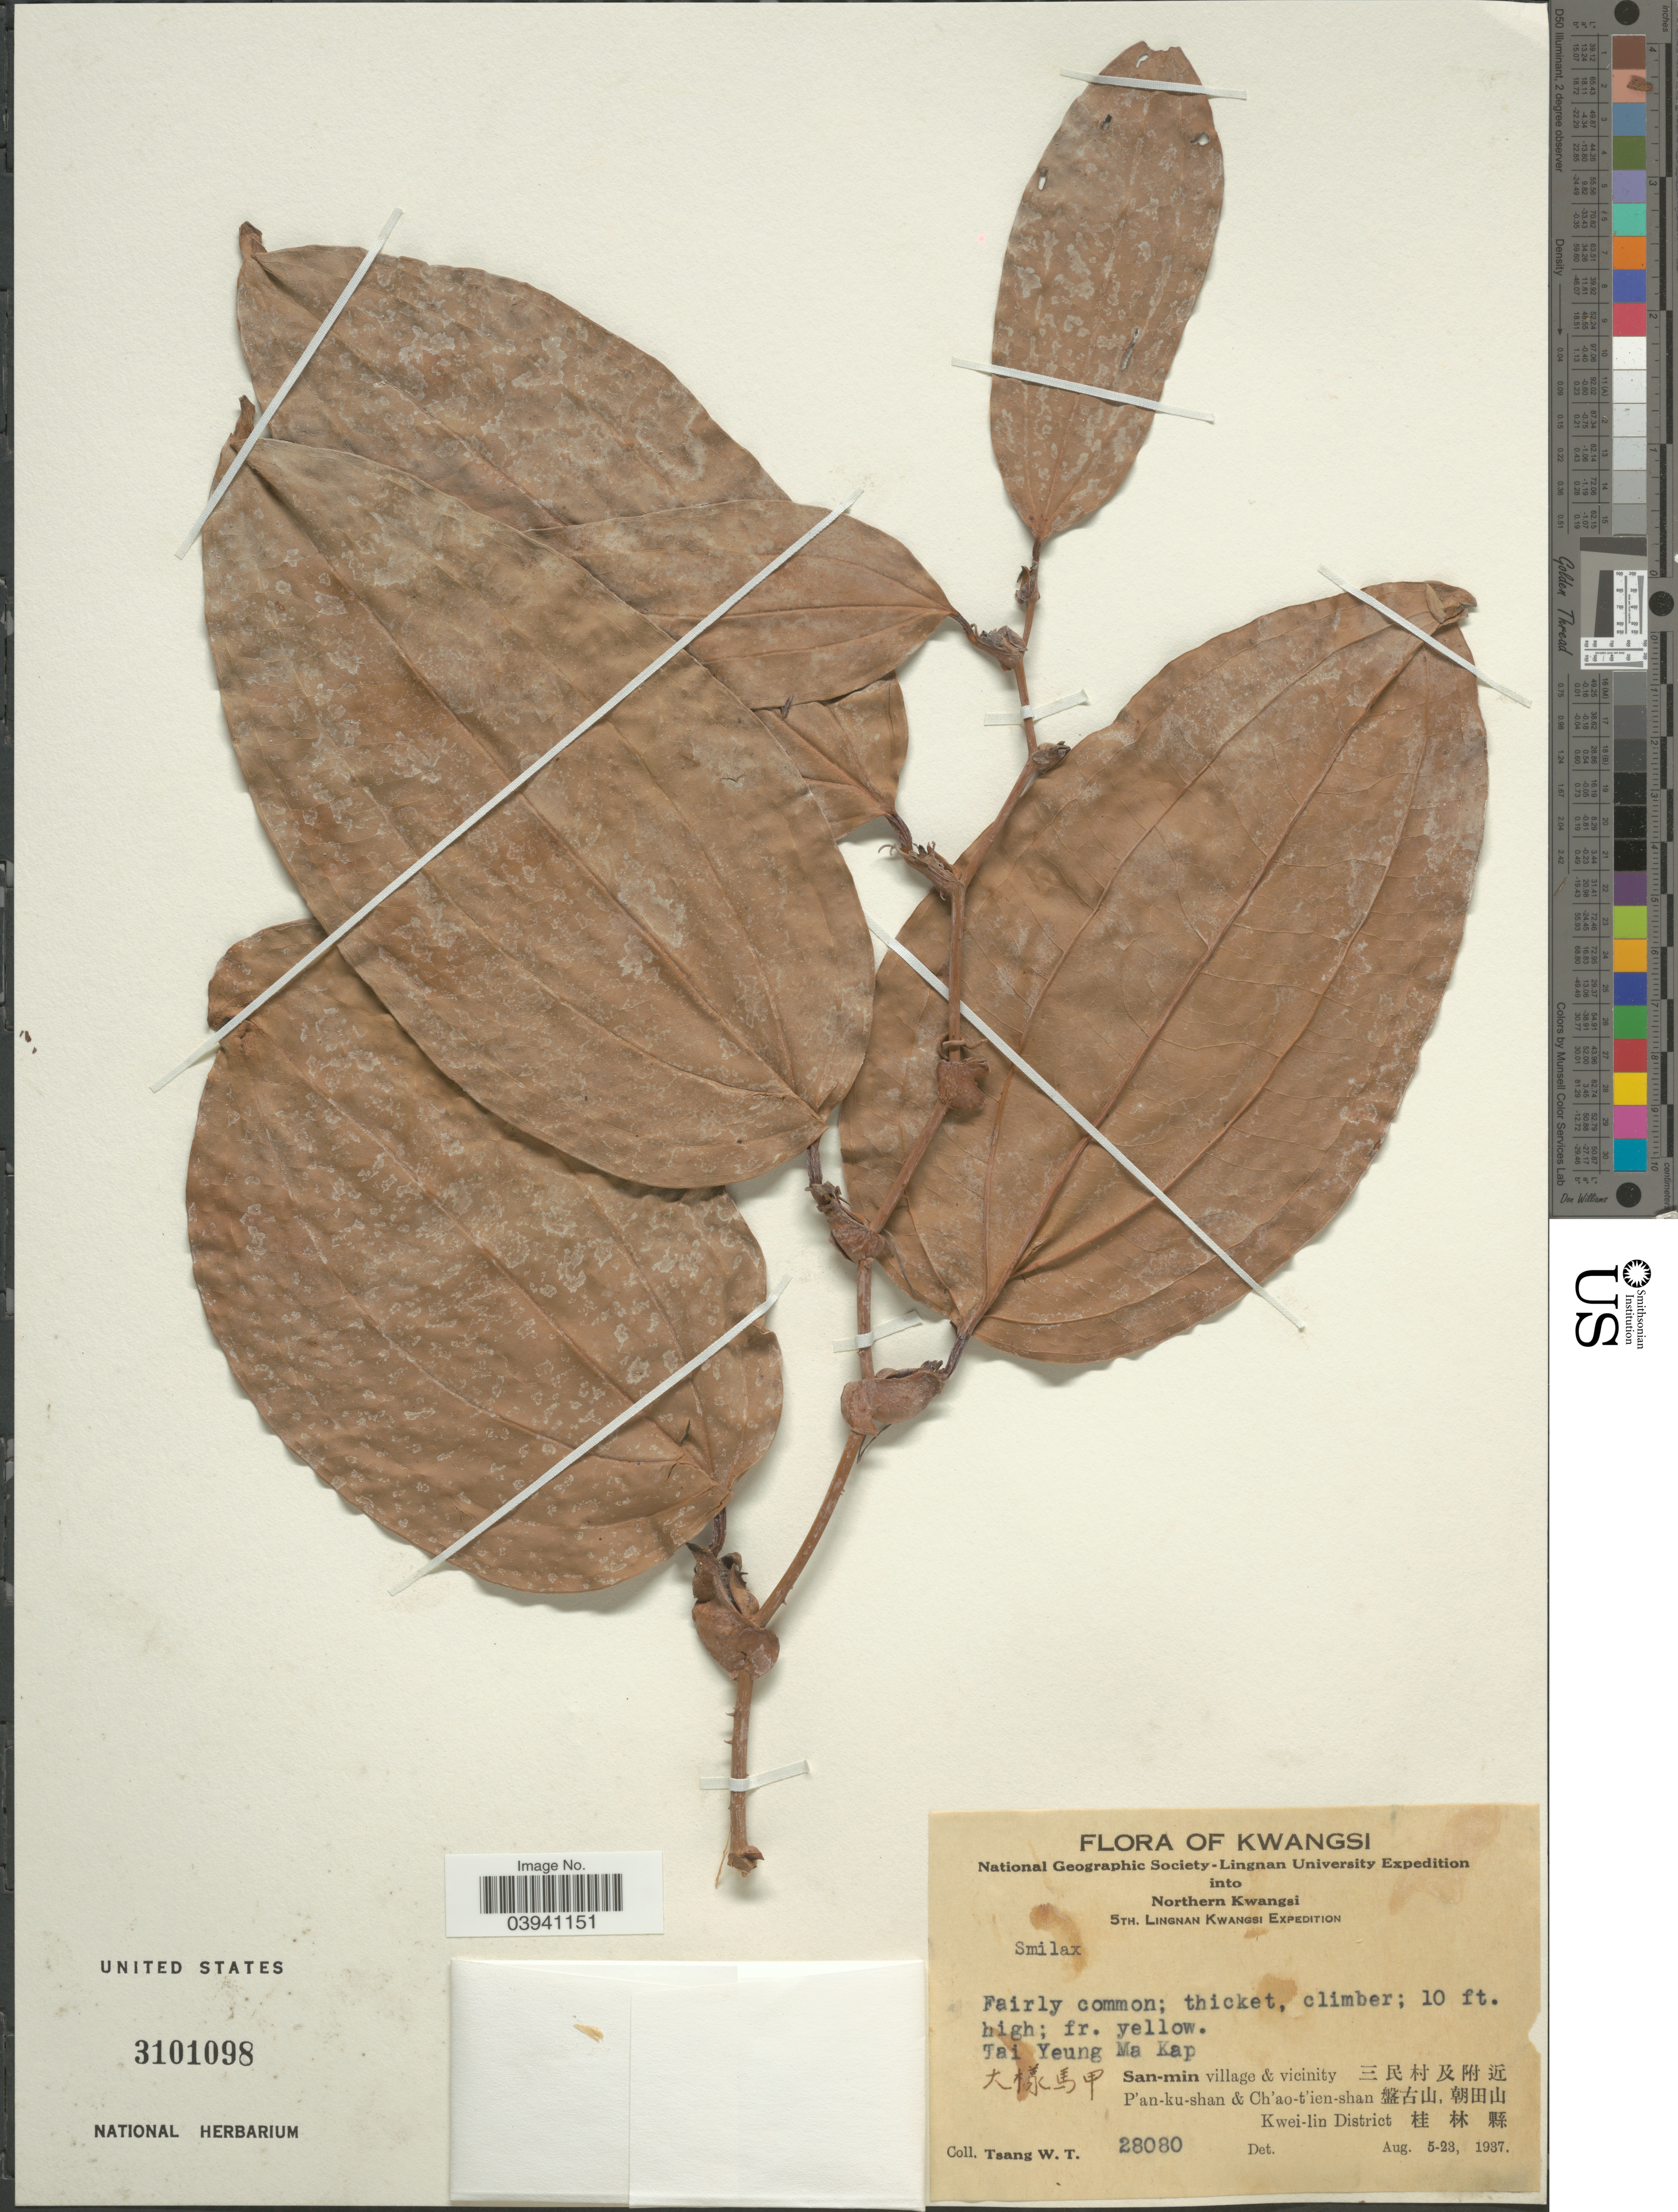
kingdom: Plantae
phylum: Tracheophyta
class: Liliopsida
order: Liliales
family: Smilacaceae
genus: Smilax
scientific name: Smilax sp.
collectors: W. T. Tsang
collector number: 28080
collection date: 1937-08-05/1937-08-23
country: China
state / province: Guangxi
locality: Northern Kwangsi. Tai Yeung Ma Kap X. San-min village & vicinity X. P'an-ku-shan & Ch'ao-t'ien-shan X. Kwei-lin District X.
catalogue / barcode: US 3101098